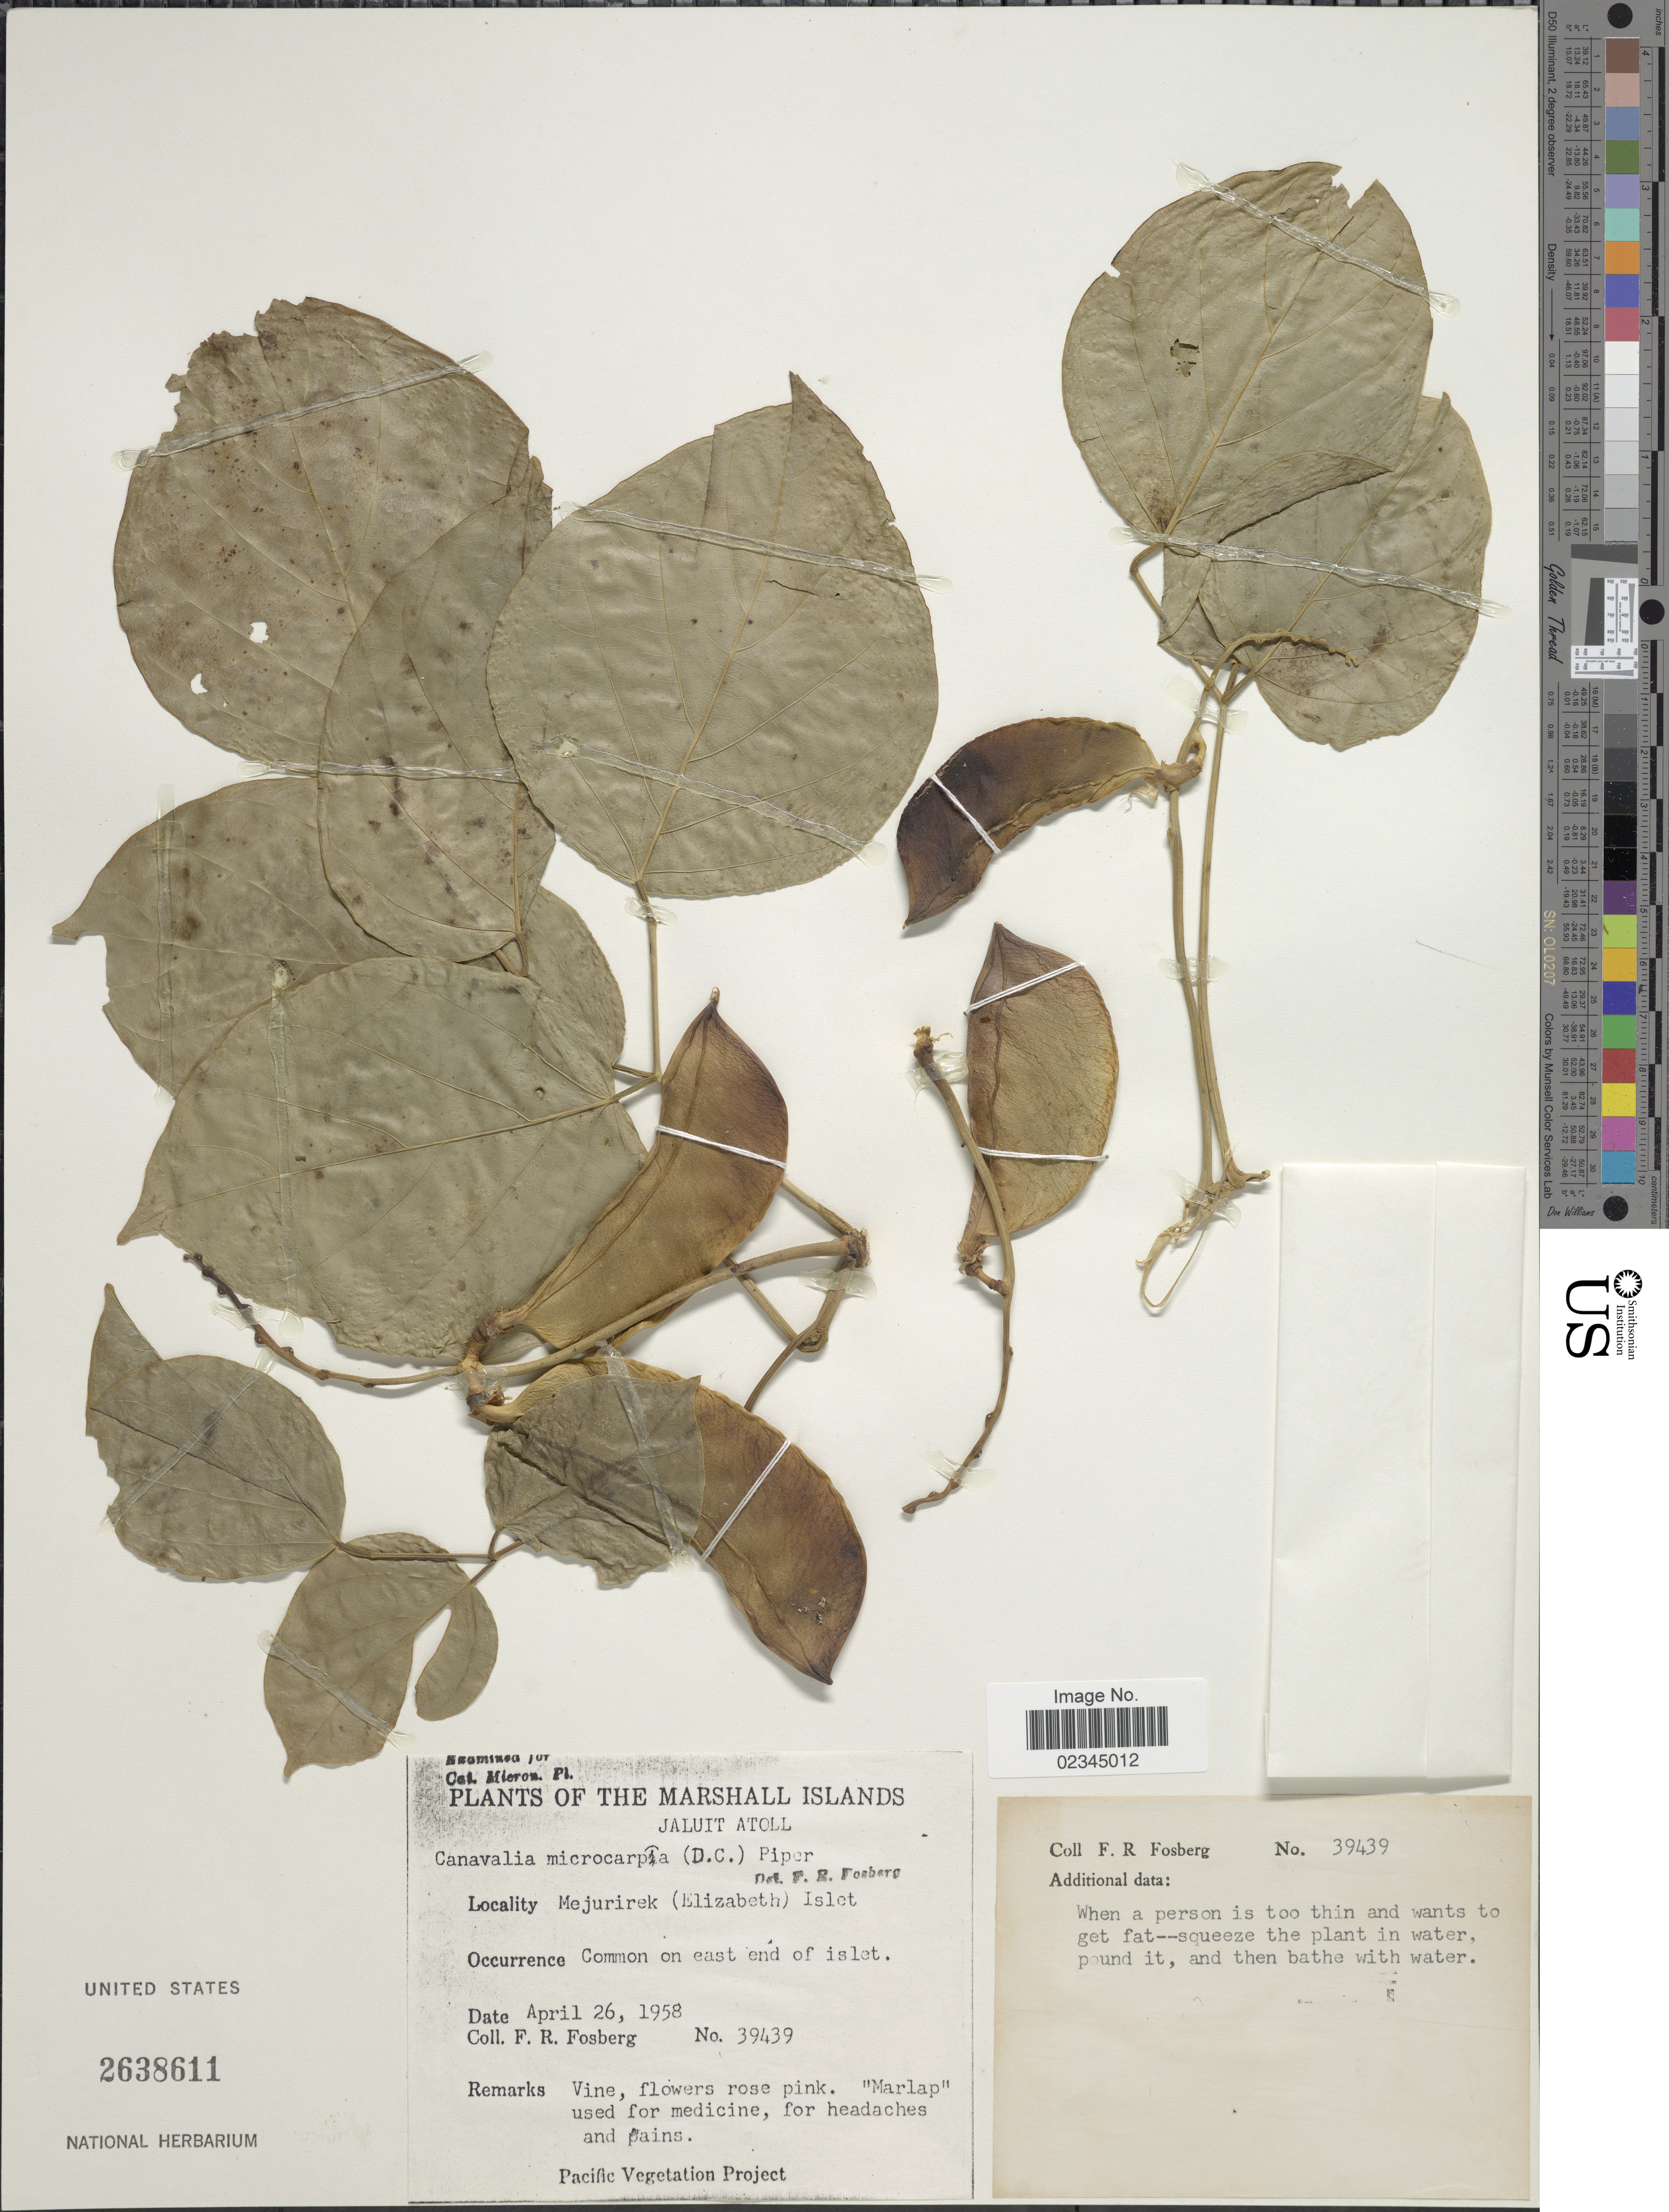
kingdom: Plantae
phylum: Tracheophyta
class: Magnoliopsida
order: Fabales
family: Fabaceae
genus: Canavalia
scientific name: Canavalia cathartica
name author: Thouars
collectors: F. R. Fosberg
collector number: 39439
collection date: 1958-04-26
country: Marshall Islands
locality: Jaluit Atoll, Mejurirek (Elizabeth) Islet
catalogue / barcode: US 2638611